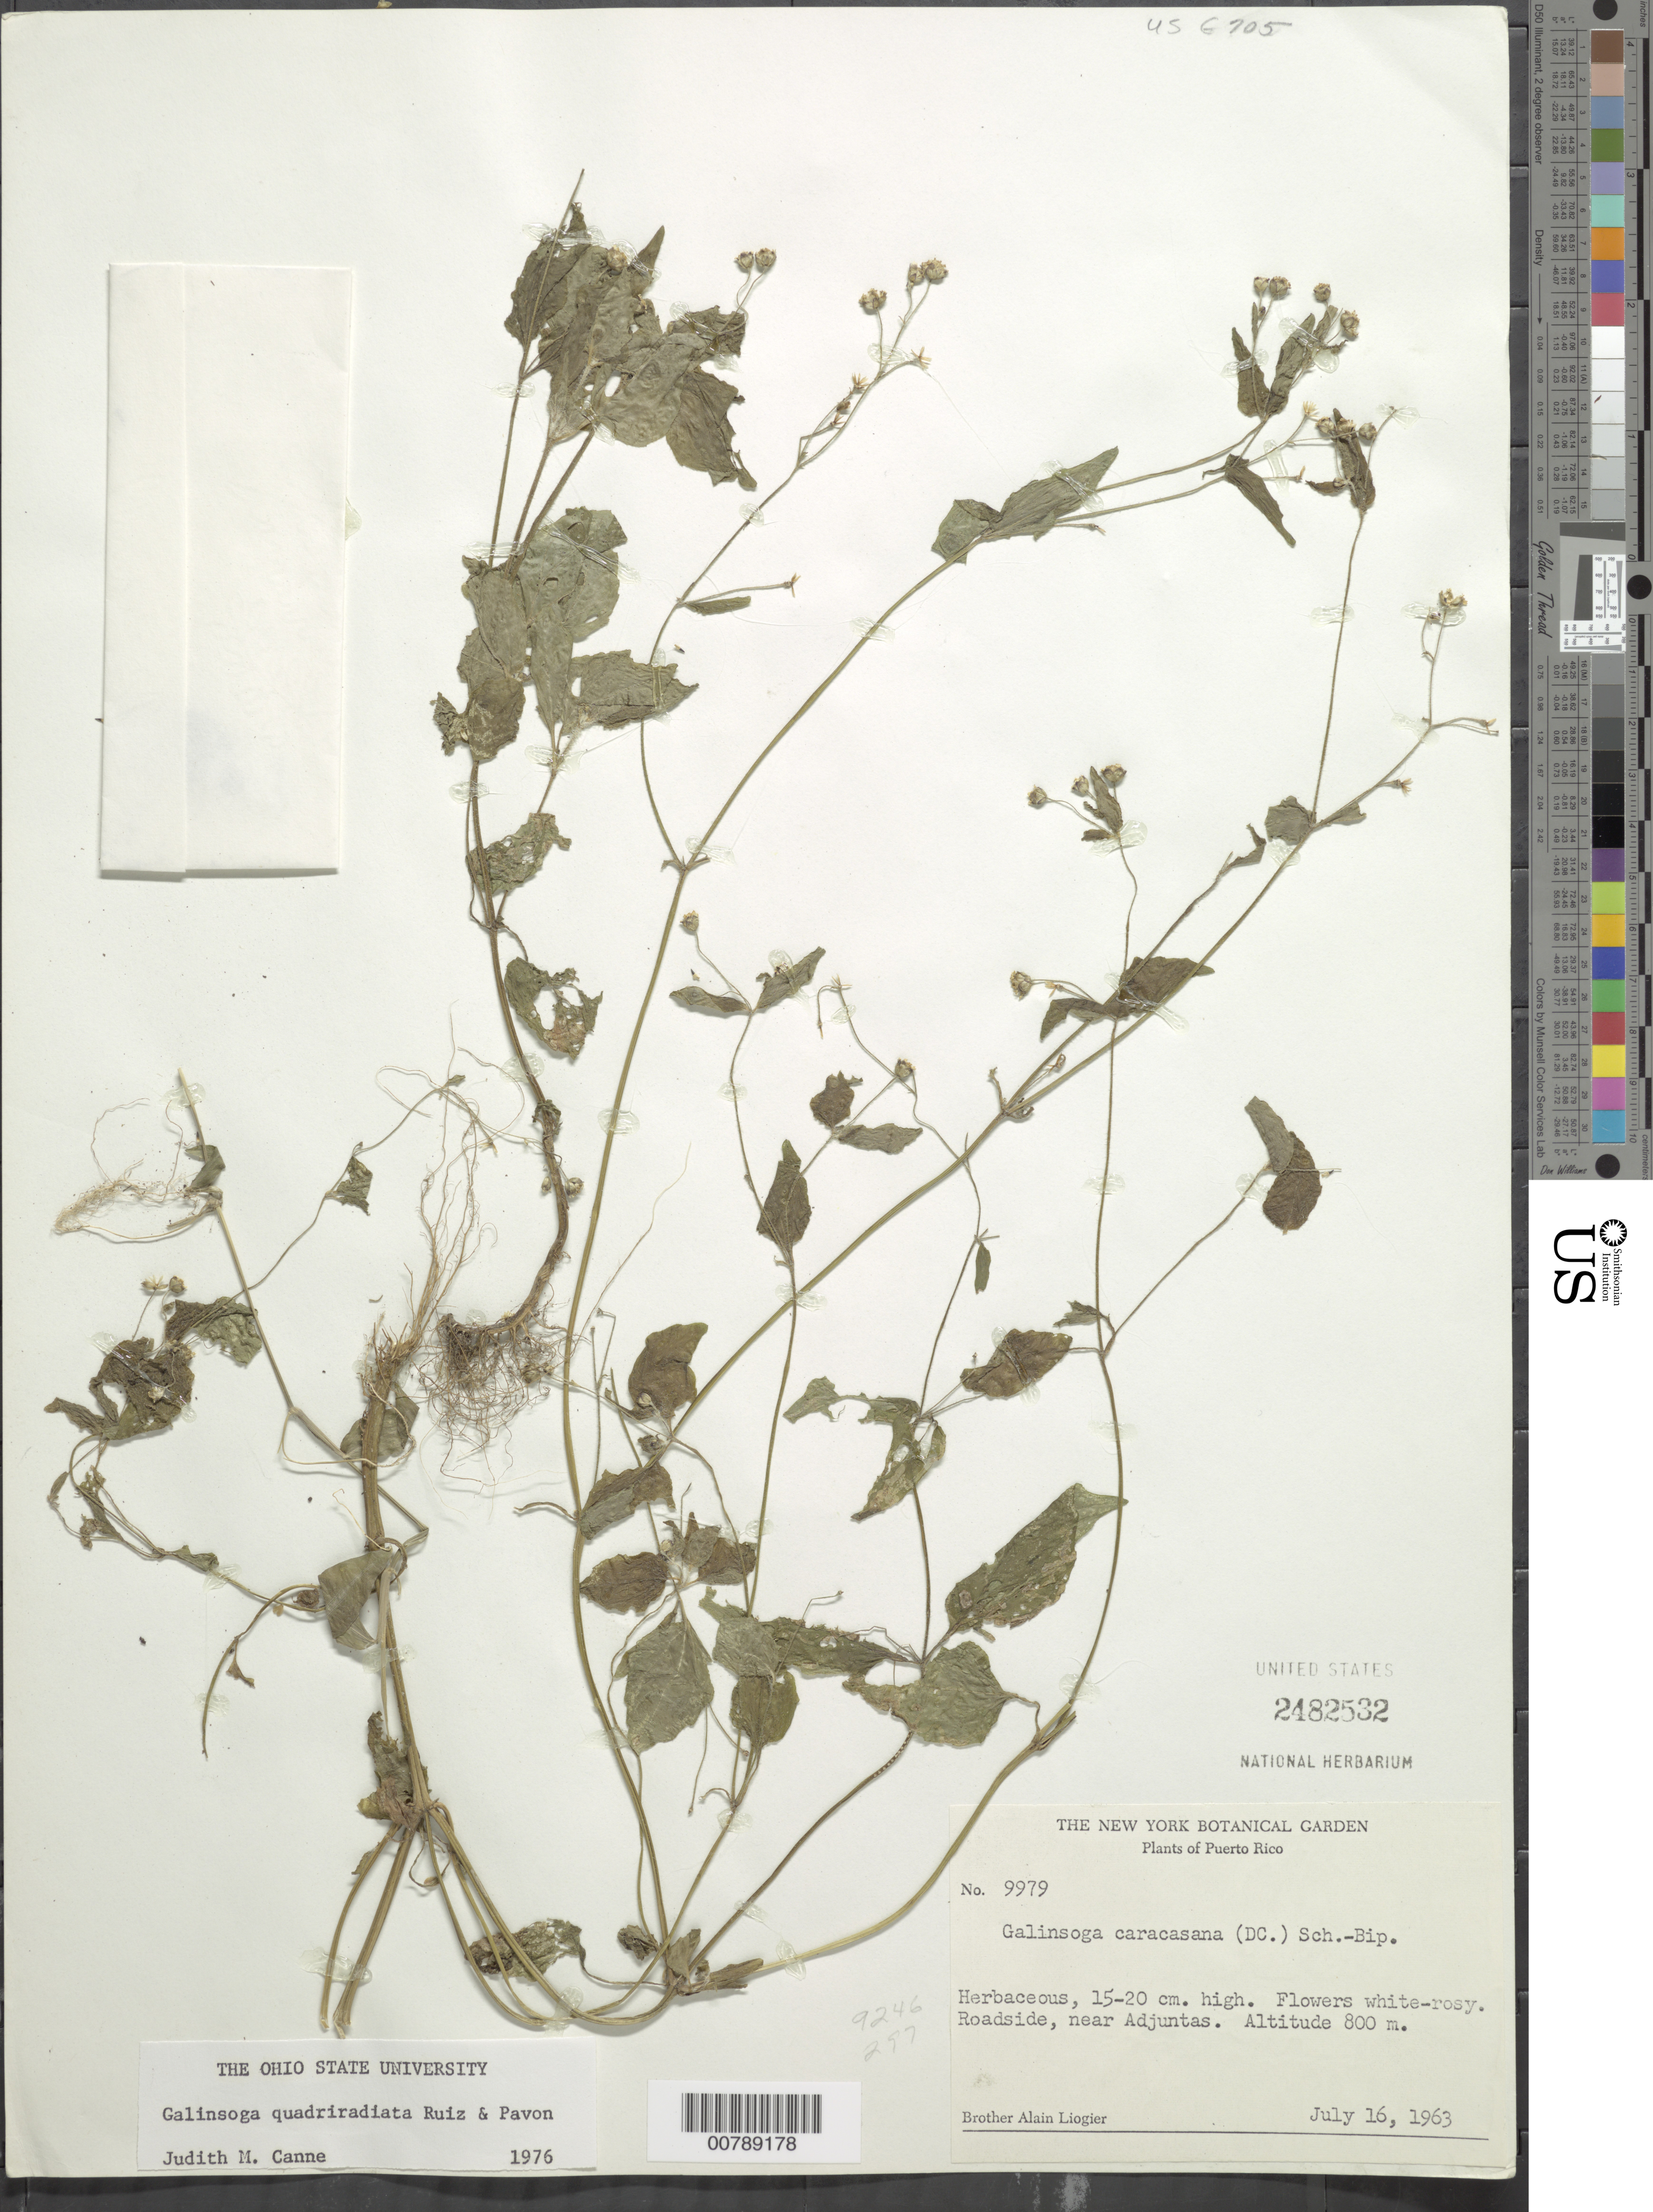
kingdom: Plantae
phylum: Tracheophyta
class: Magnoliopsida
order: Asterales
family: Asteraceae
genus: Galinsoga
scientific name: Galinsoga quadriradiata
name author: Ruiz & Pav.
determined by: Canne-Hilliker, J. M.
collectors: A. H. Liogier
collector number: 9979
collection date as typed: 16 Jul 1963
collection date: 1963-07-16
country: Puerto Rico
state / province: Adjuntas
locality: Roadside, near Adjuntas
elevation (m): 800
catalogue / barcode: US 2482532